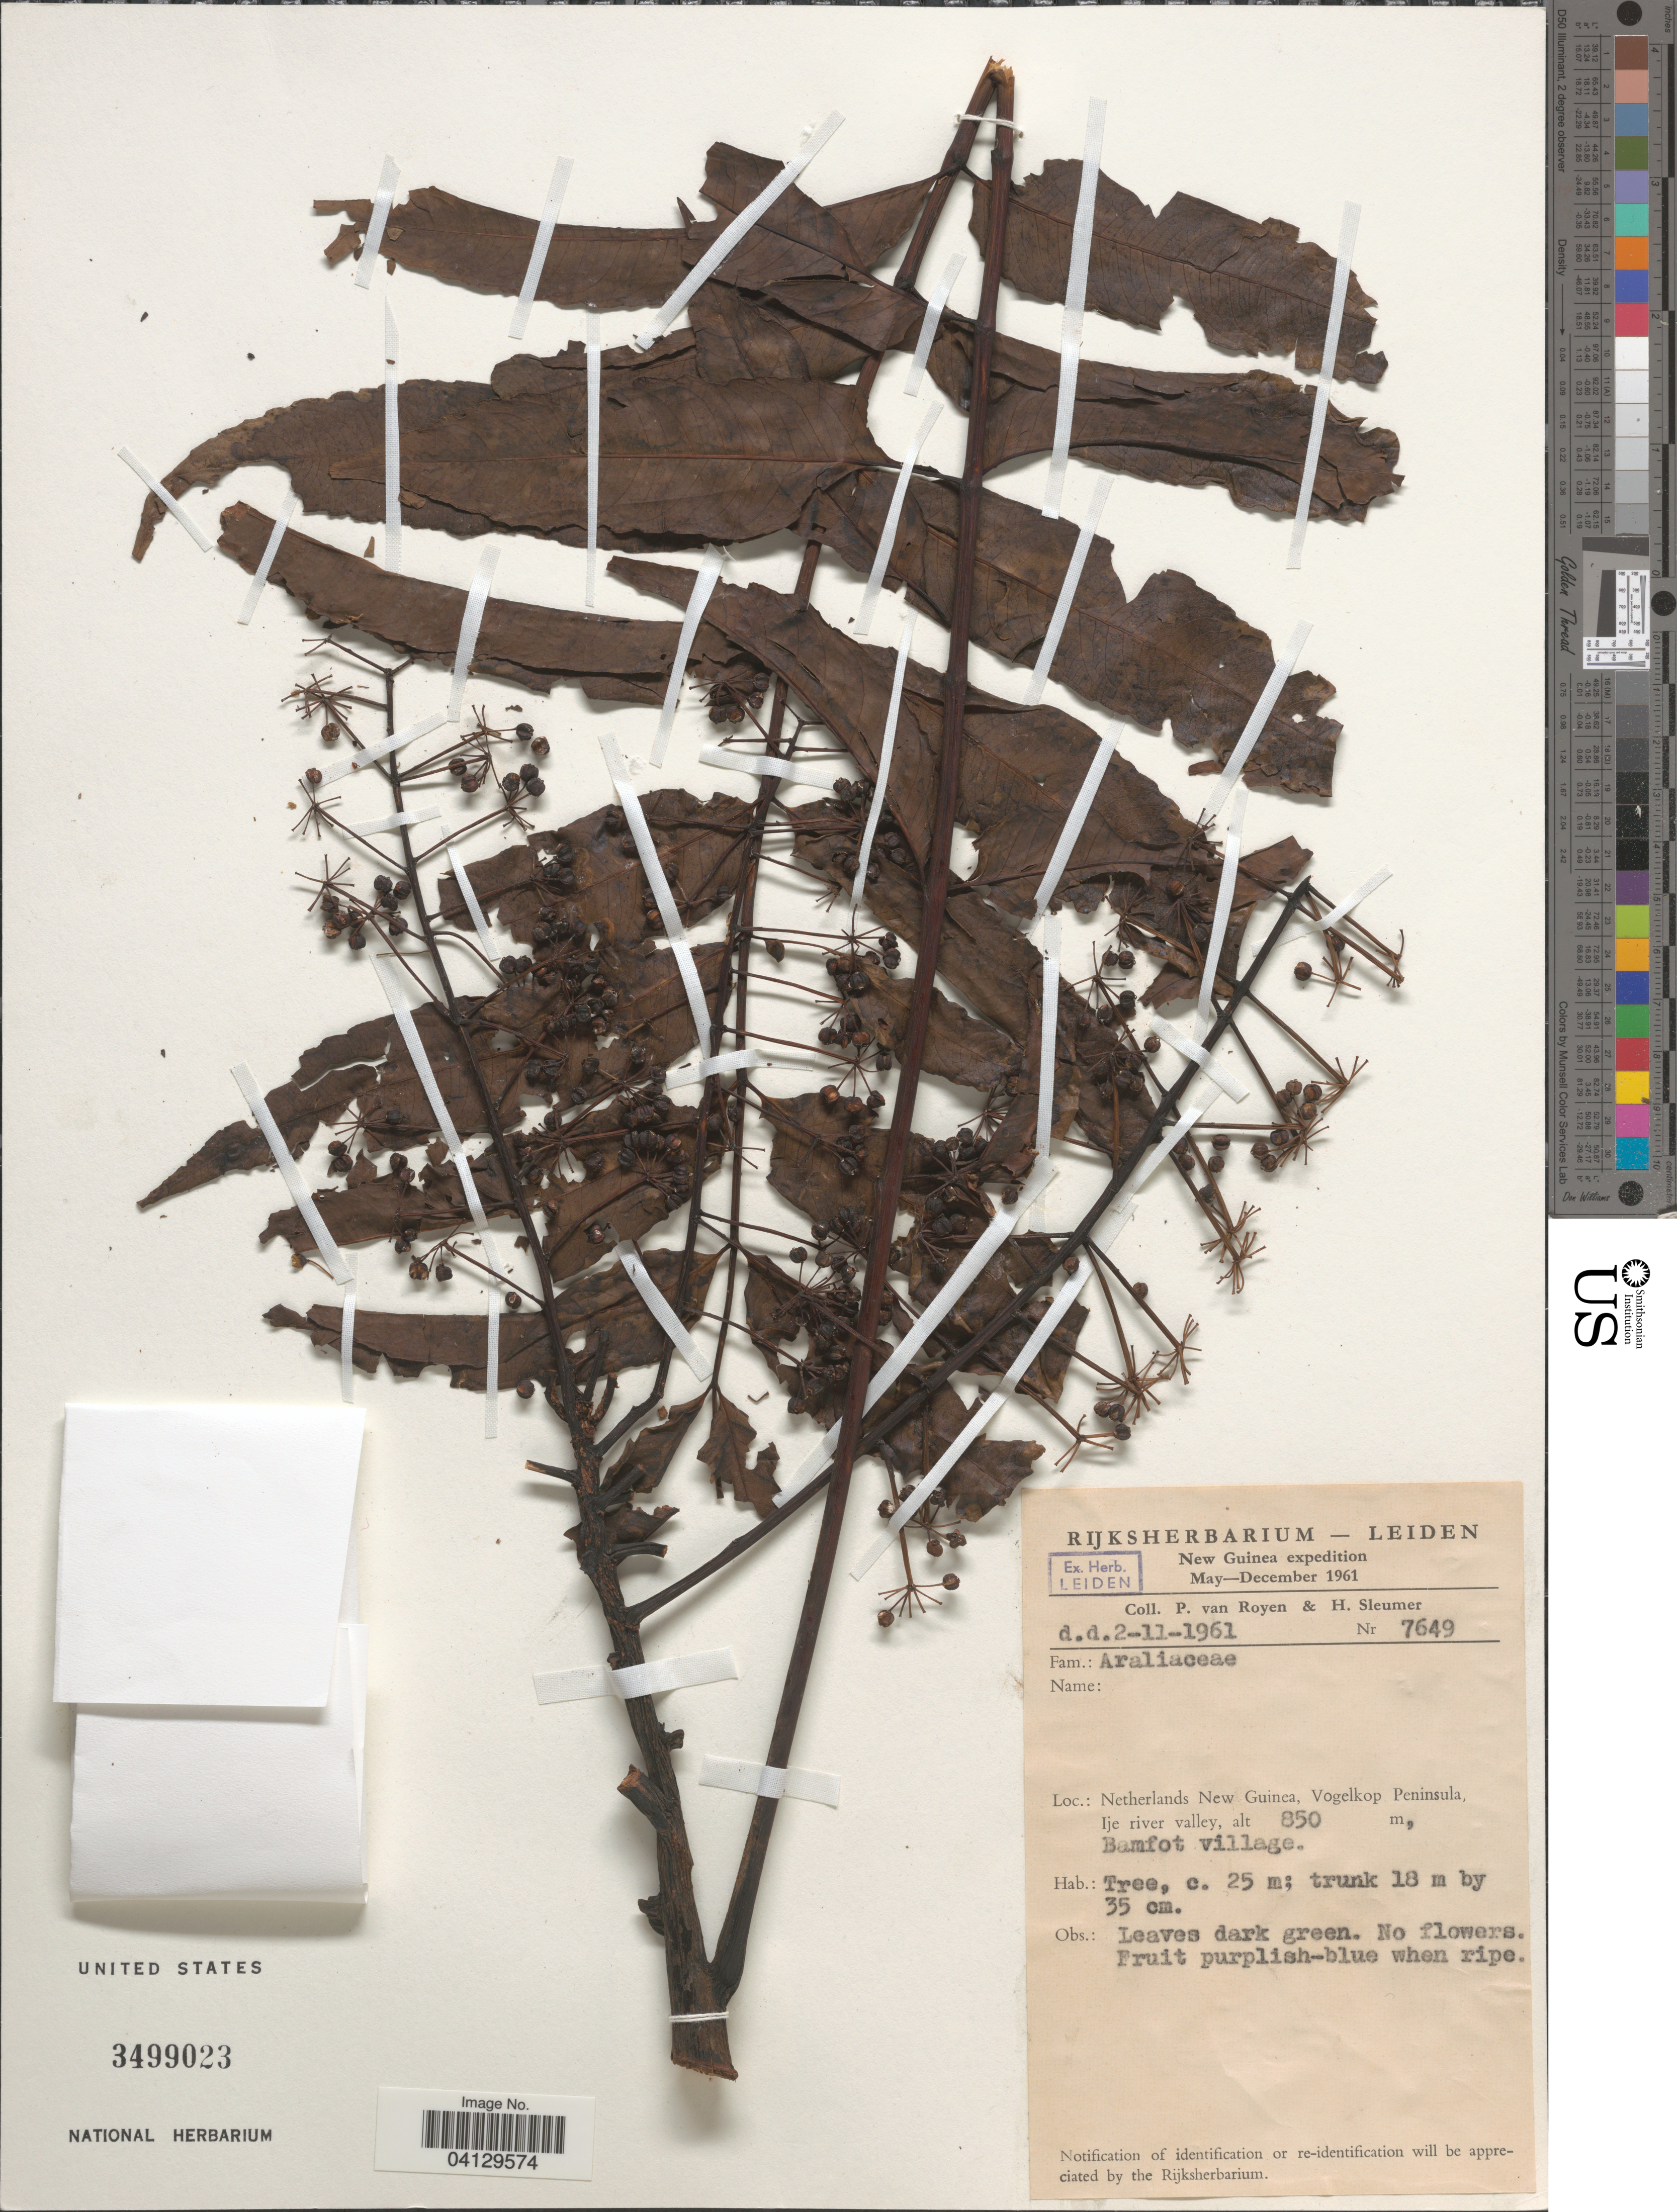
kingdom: Plantae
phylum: Tracheophyta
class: Magnoliopsida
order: Apiales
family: Araliaceae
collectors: P. van Royen & H. O. Sleumer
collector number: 7649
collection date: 1961-11-02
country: Indonesia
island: New Guinea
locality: New Guinea expedition May-December 1961. Netherlands New Guinea, Vogelkop Peninsula, Ije river valley, Bamfot village.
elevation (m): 850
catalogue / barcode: US 3499023